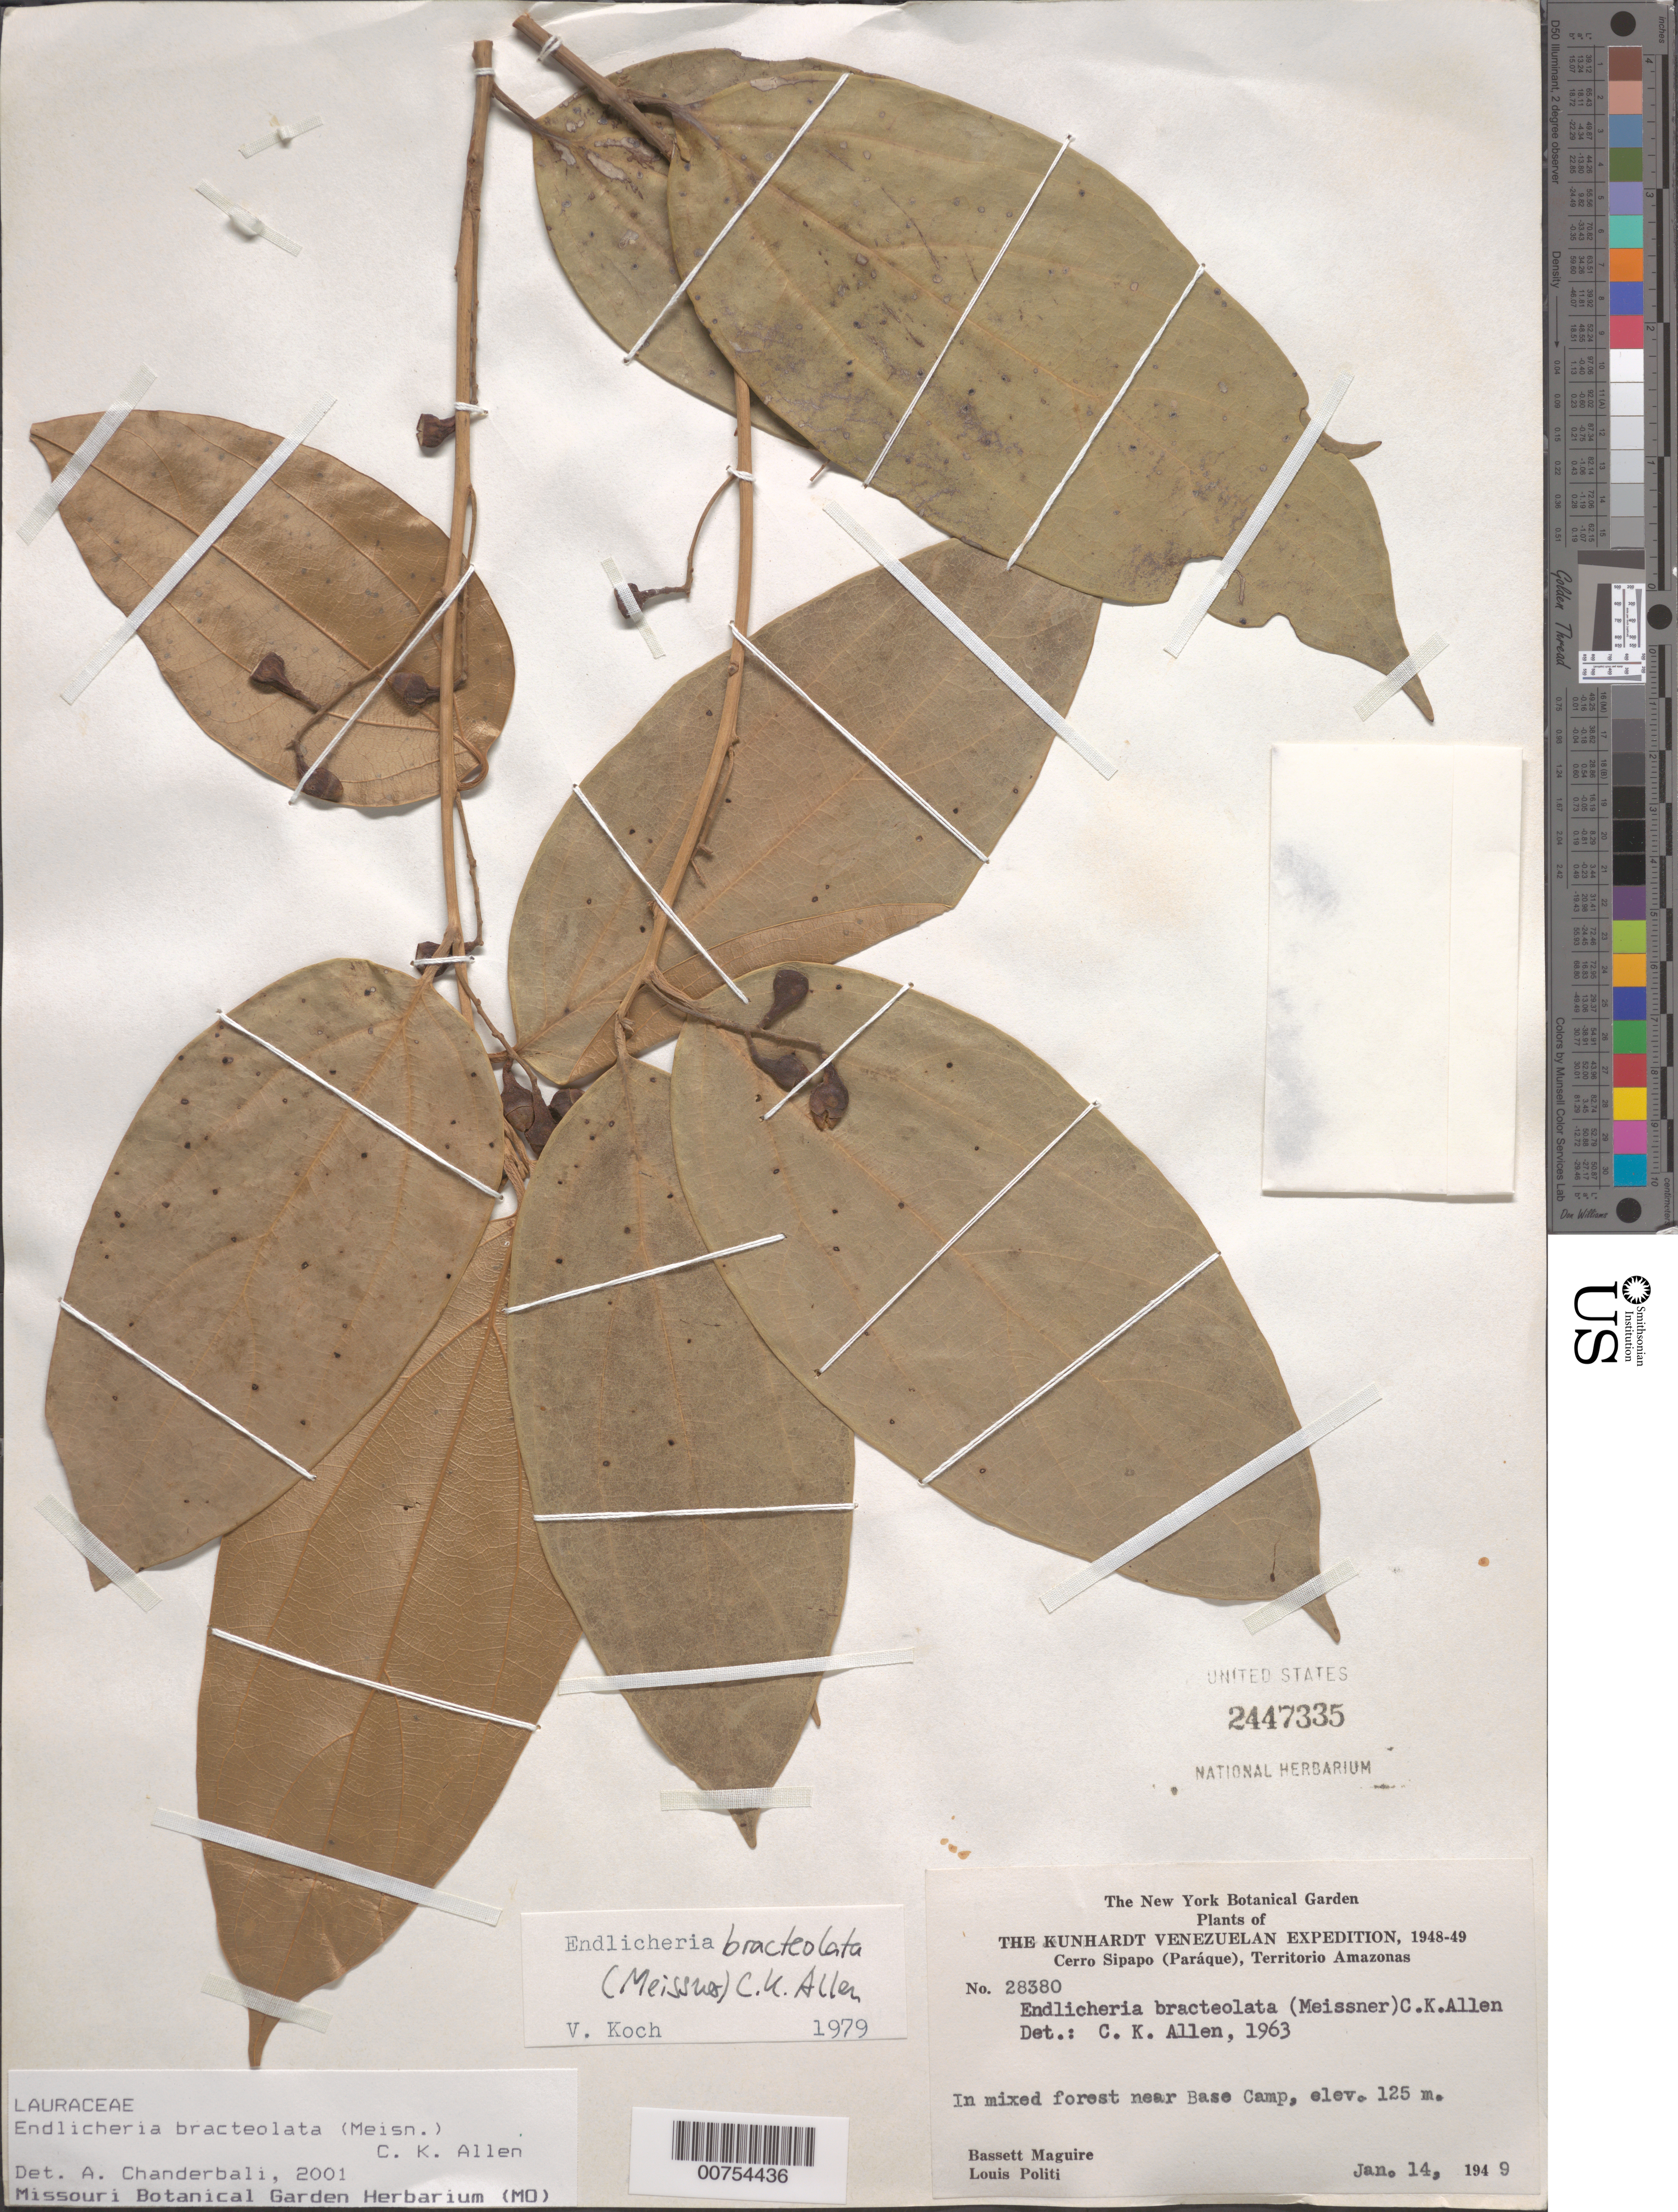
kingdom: Plantae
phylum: Tracheophyta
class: Magnoliopsida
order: Laurales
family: Lauraceae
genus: Endlicheria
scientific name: Endlicheria bracteolata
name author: (Meisn.) C.K. Allen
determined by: Chanderbali, Andre Shashi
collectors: B. Maguire & L. Politi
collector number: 28380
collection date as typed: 14-Jan-49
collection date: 1949-01-14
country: Venezuela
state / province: Amazonas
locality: Cerro Sipapo (Paráque), Base Camp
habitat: Mixed forest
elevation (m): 125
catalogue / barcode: US 2447335